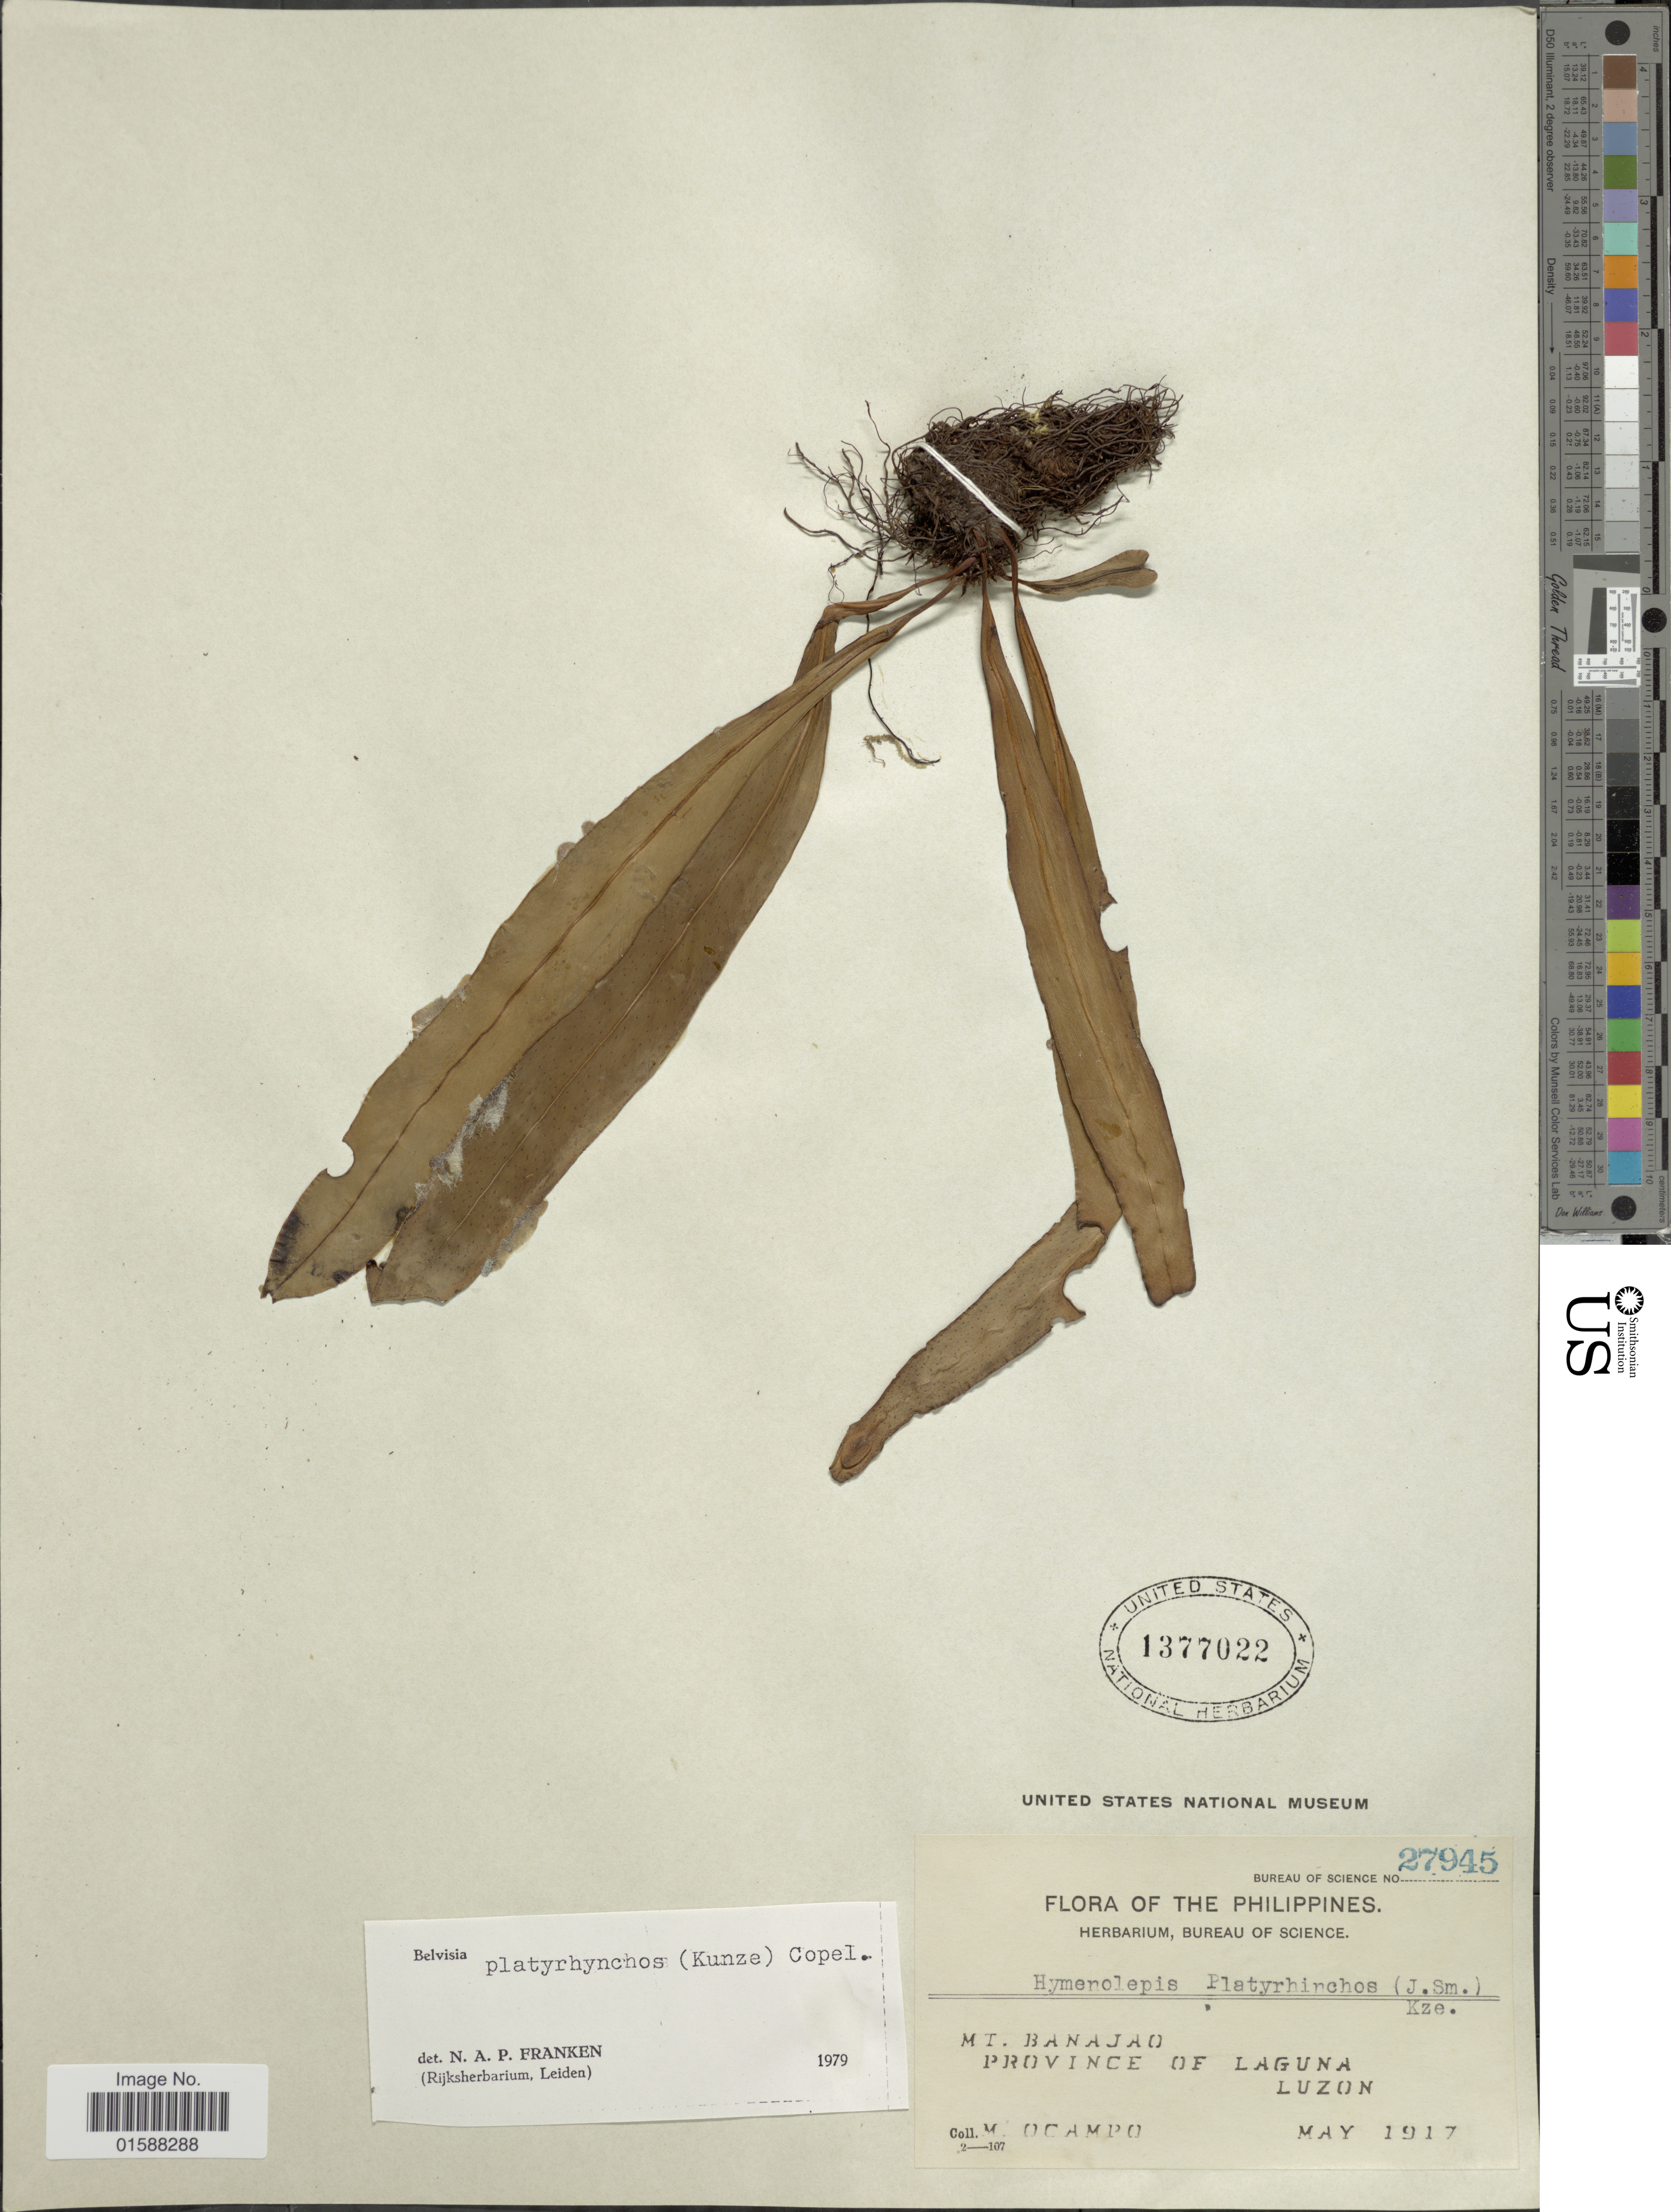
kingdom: Plantae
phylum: Tracheophyta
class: Polypodiopsida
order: Polypodiales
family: Polypodiaceae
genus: Lepisorus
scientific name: Lepisorus platyrhynchos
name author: (J. Sm. ex Kunze) Li S. Wang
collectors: M. Ocampo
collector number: Bureau of Science 27945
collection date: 1917-05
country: Philippines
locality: Mt. Banajao. Province of Laguna. Luzon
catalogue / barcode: US 1377022